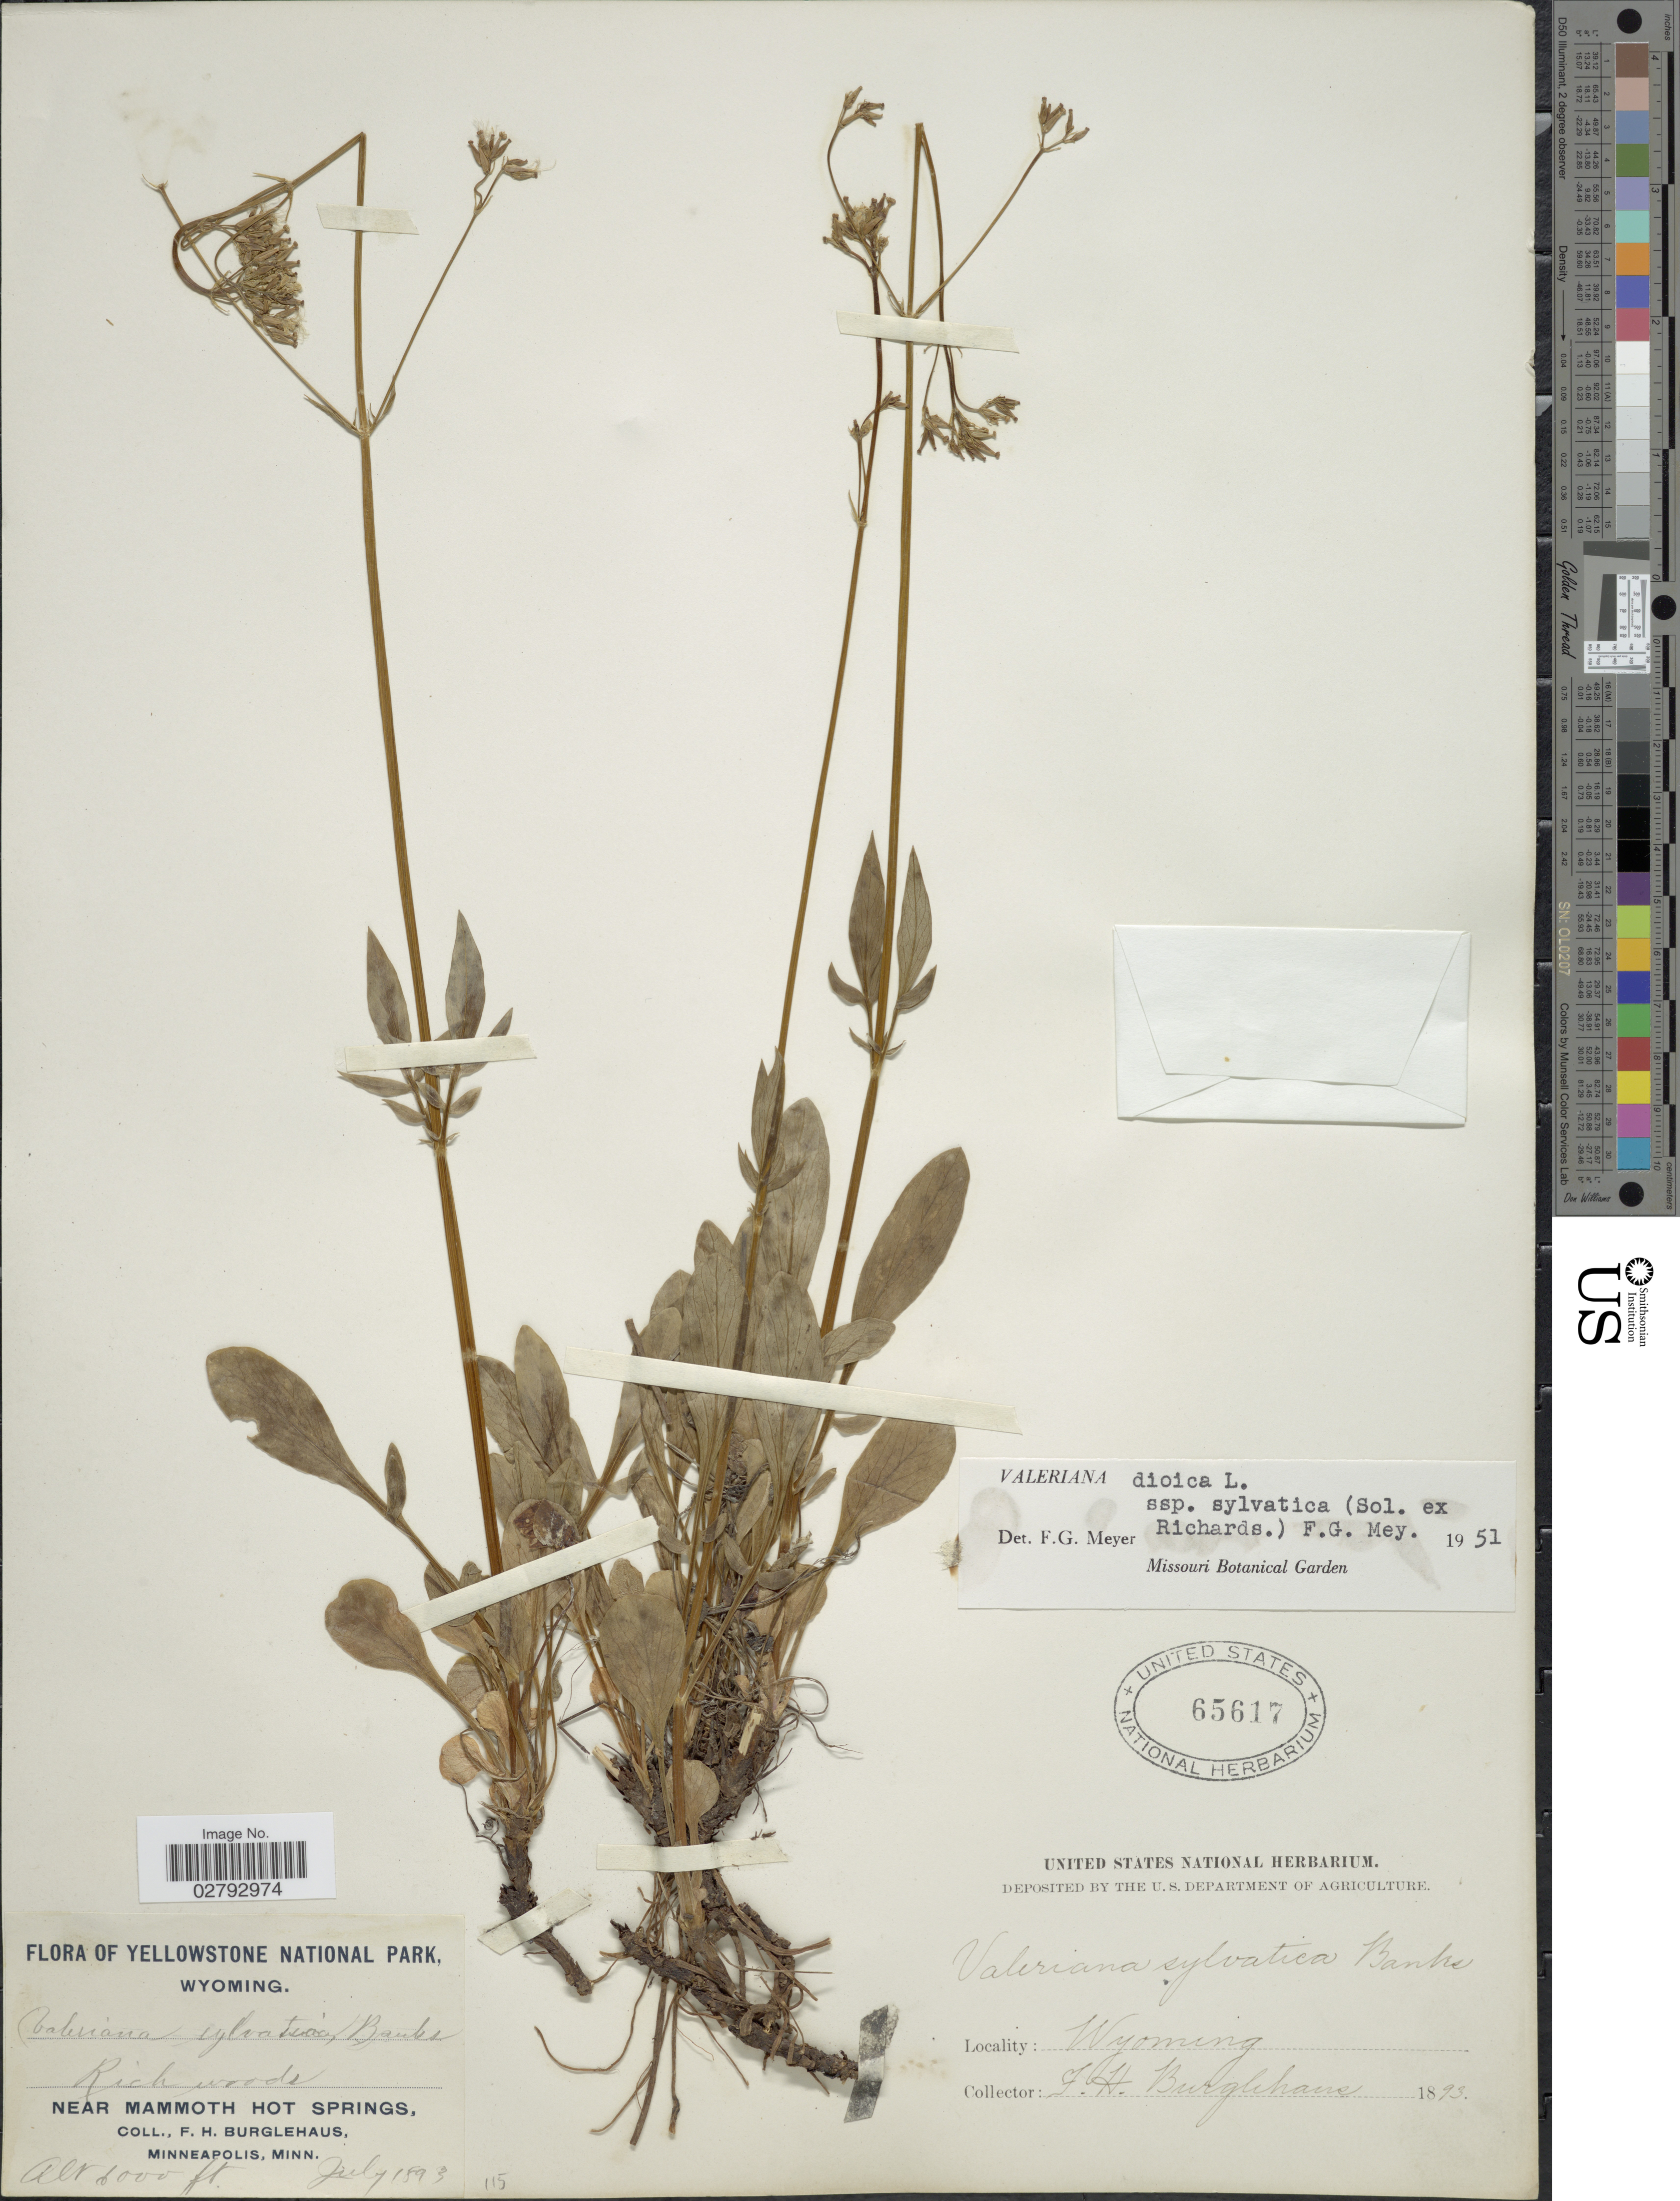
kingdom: Plantae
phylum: Tracheophyta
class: Magnoliopsida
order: Dipsacales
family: Caprifoliaceae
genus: Valeriana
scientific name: Valeriana dioica subsp. sylvatica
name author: (Sol. ex Richardson) F.G. Mey.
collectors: F. Burglehaus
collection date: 1893-07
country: United States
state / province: Wyoming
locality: Yellowstone National Park. Near Mammoth Hot Springs.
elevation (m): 1829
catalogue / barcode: US 65617